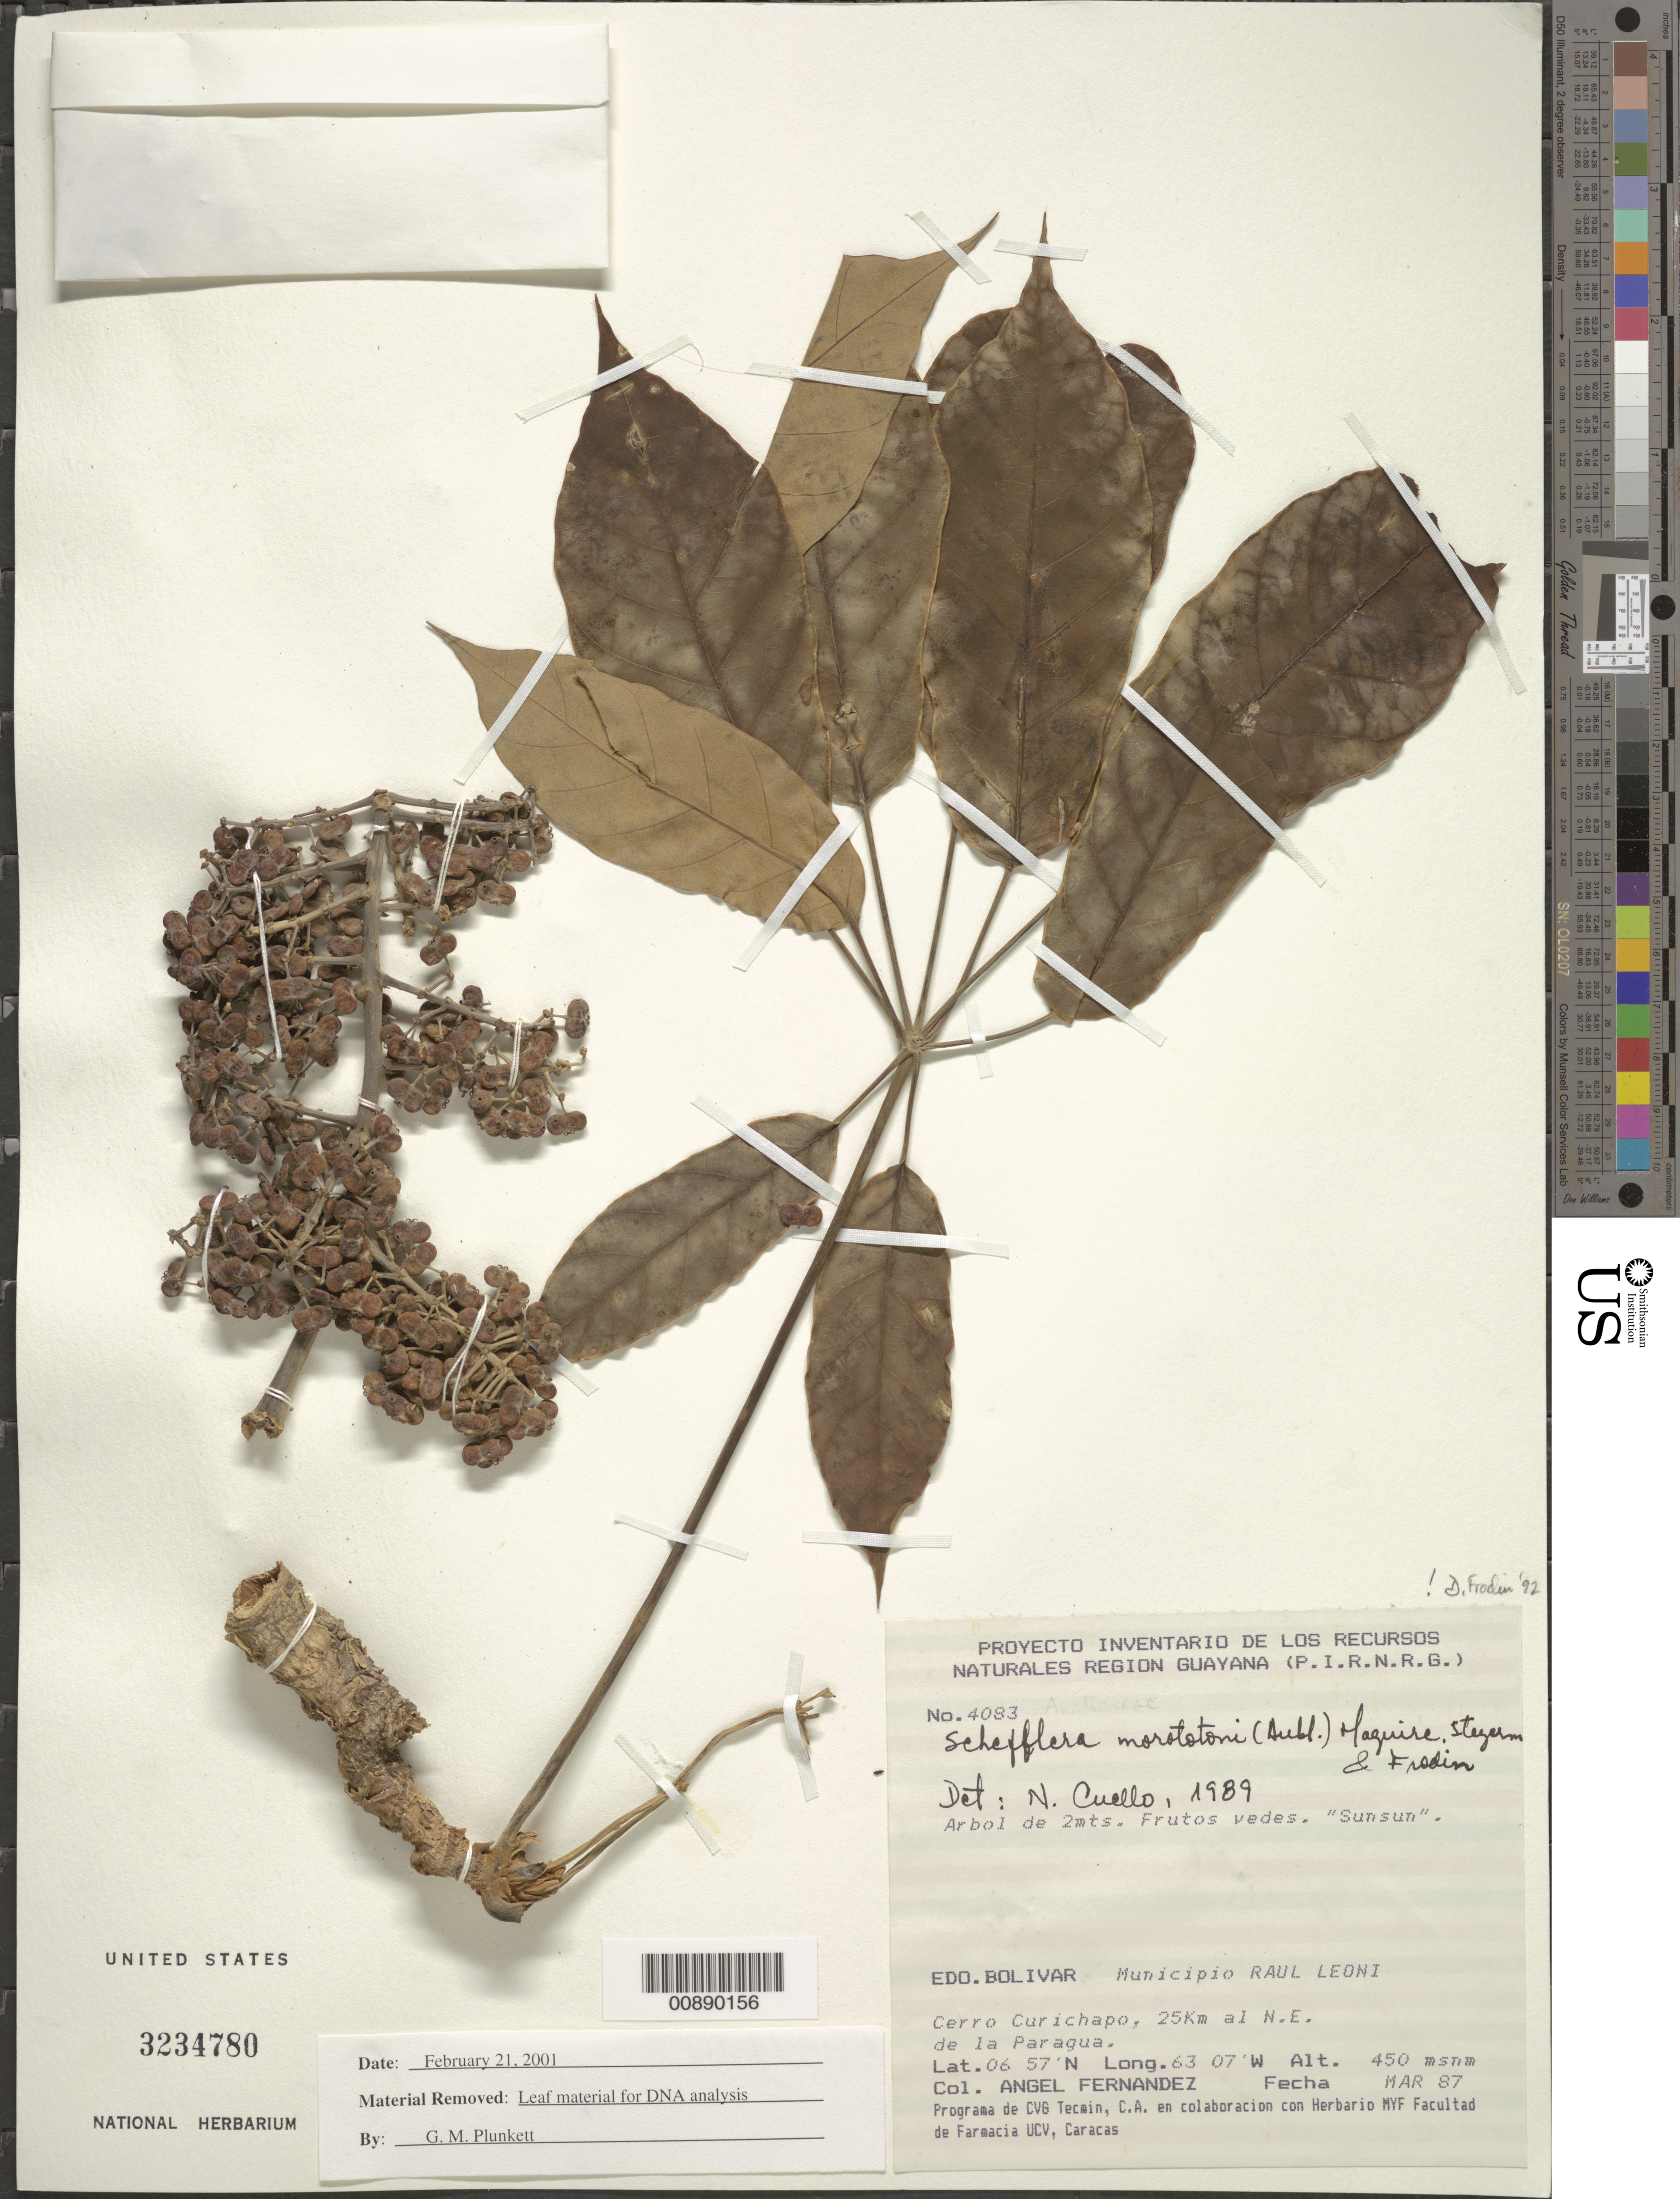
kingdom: Plantae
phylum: Tracheophyta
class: Magnoliopsida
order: Apiales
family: Araliaceae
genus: Schefflera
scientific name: Schefflera morototoni (Aubl.) Maguire, Steyerm. & Frodin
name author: (Aubl.) Maguire et al.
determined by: Cuello, Nidia L.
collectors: A. Fernández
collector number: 4083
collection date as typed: Mar-87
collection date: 1987-03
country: Venezuela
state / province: Bolívar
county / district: Angostura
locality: Mun. Raúl Leoni [=Angostura], Cerro Curichapa, 25 km al NE de la Paragua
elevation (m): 450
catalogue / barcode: US 3234780